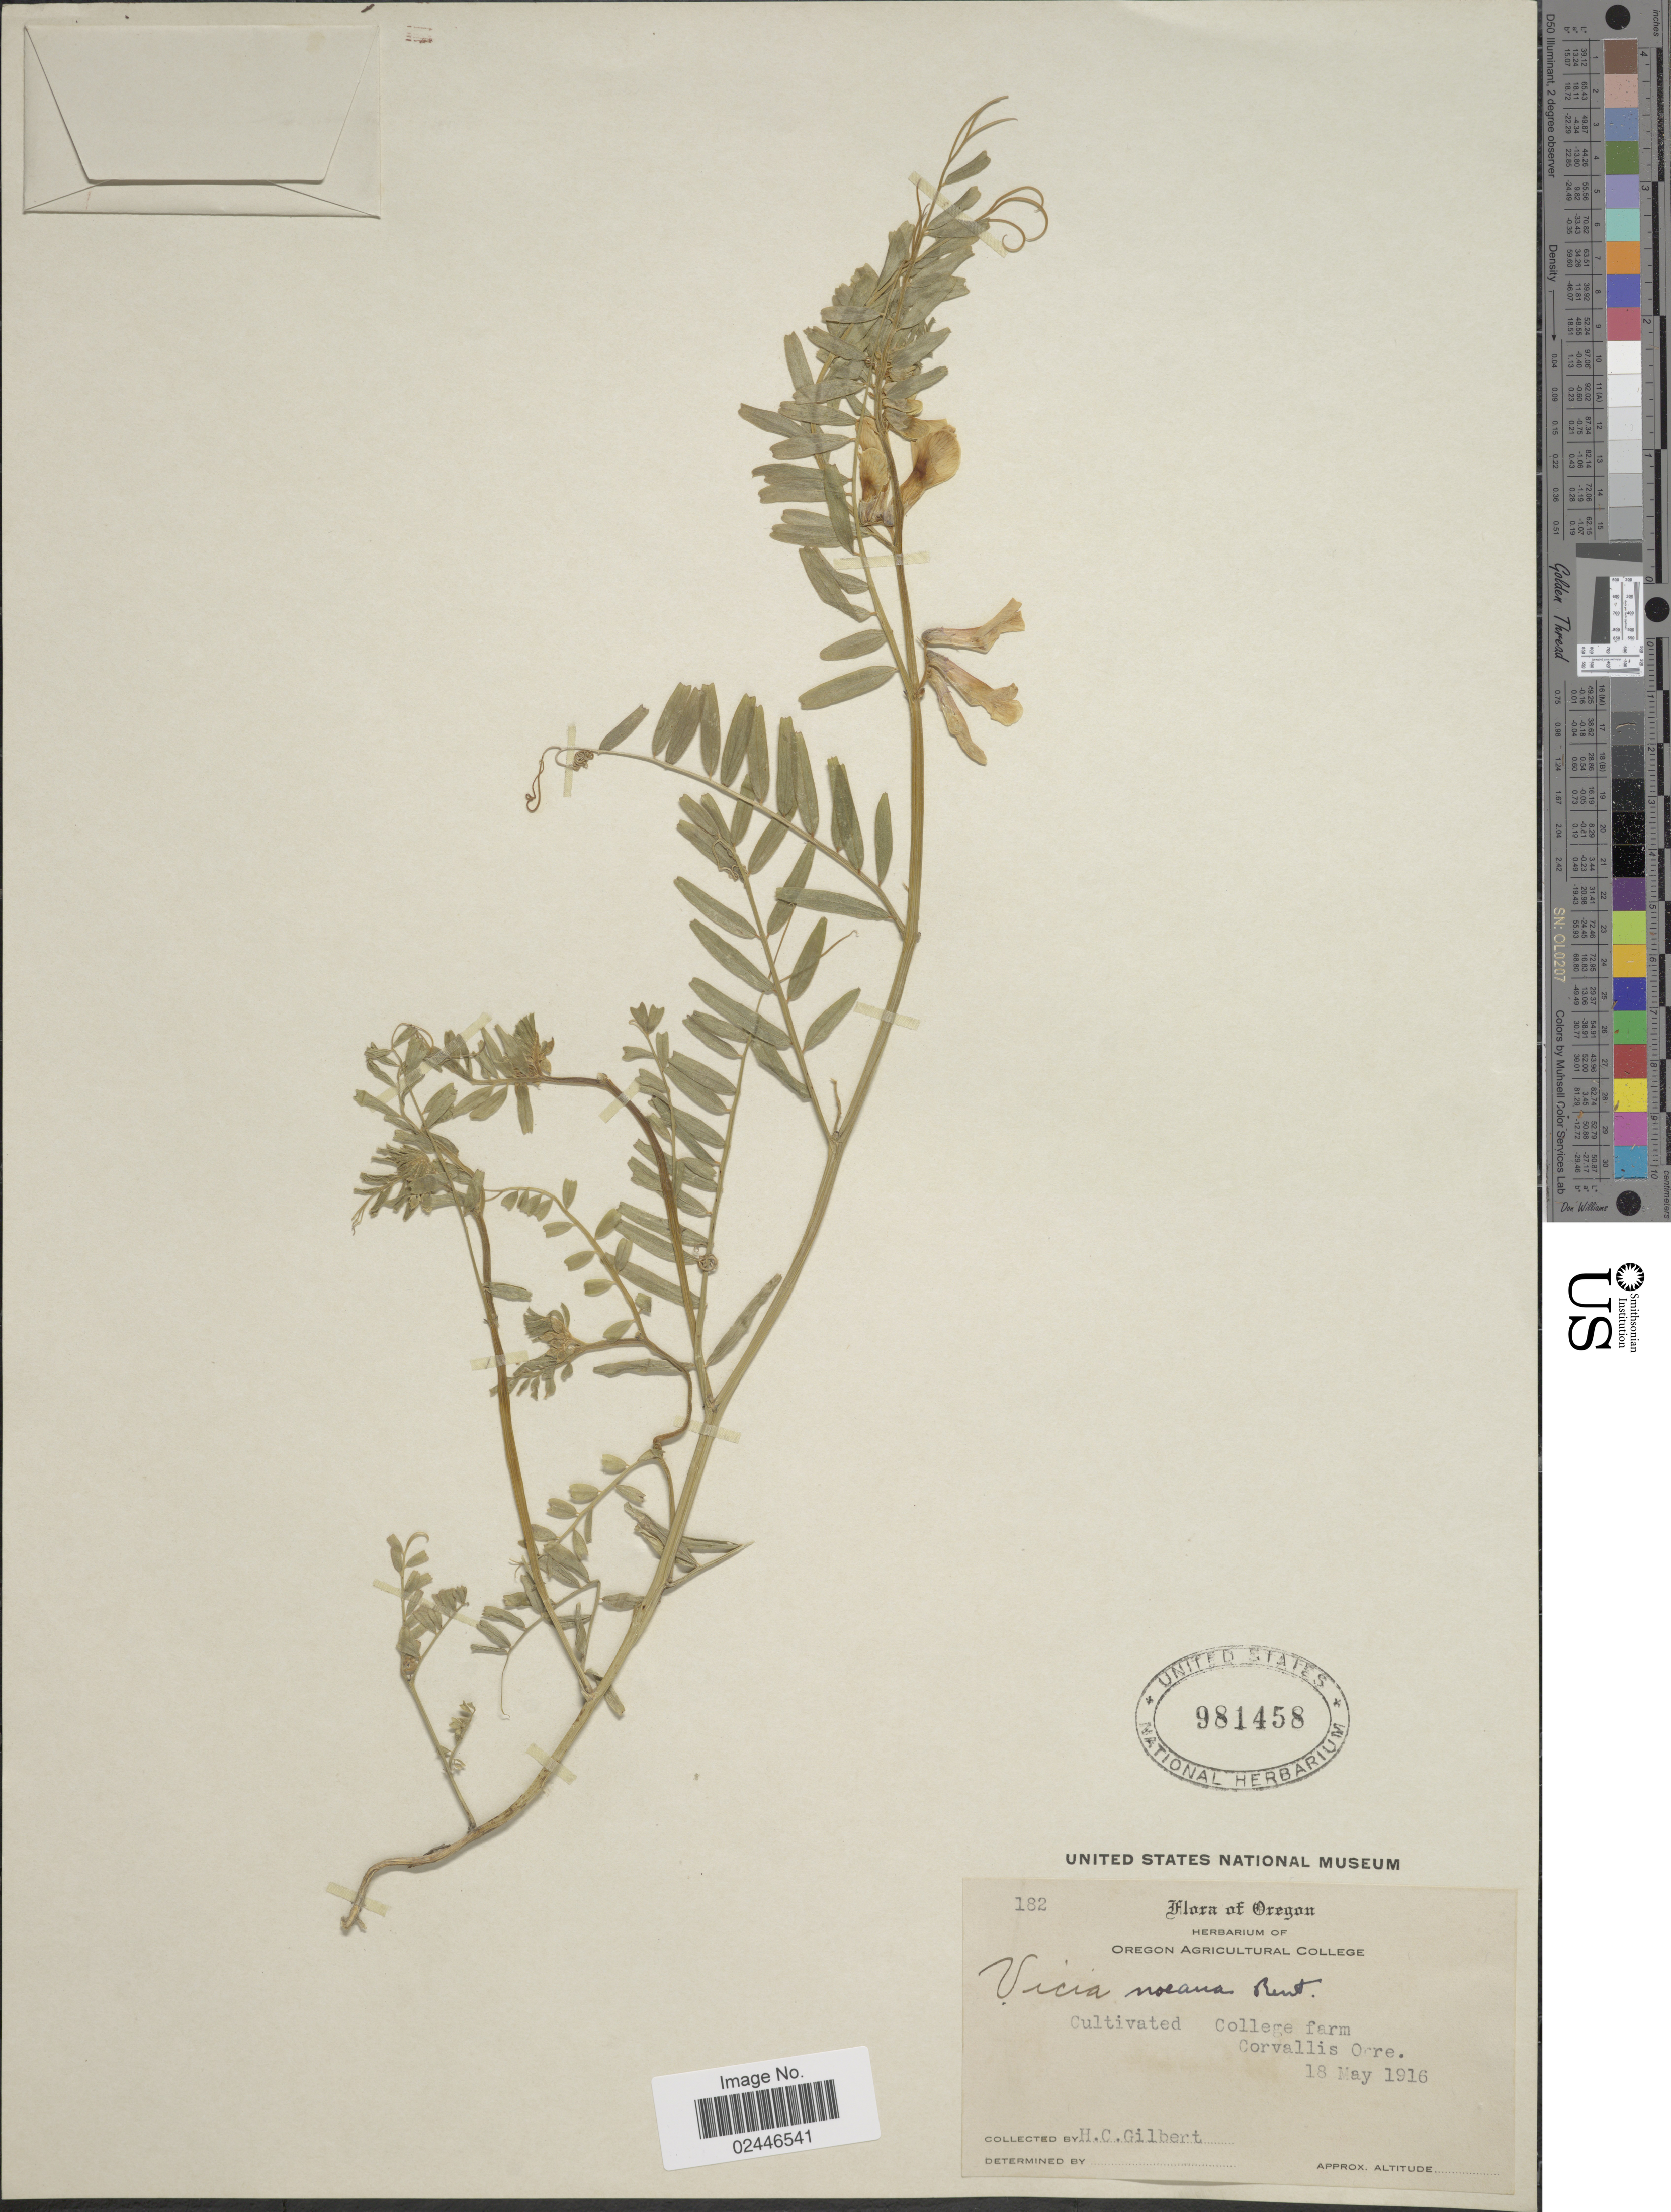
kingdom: Plantae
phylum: Tracheophyta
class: Magnoliopsida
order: Fabales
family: Fabaceae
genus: Vicia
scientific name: Vicia noeana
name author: Boiss.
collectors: H. Gilbert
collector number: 182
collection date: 1916-05-18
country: United States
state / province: Oregon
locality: College farm, Corvalis, Ore.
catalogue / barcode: US 981458